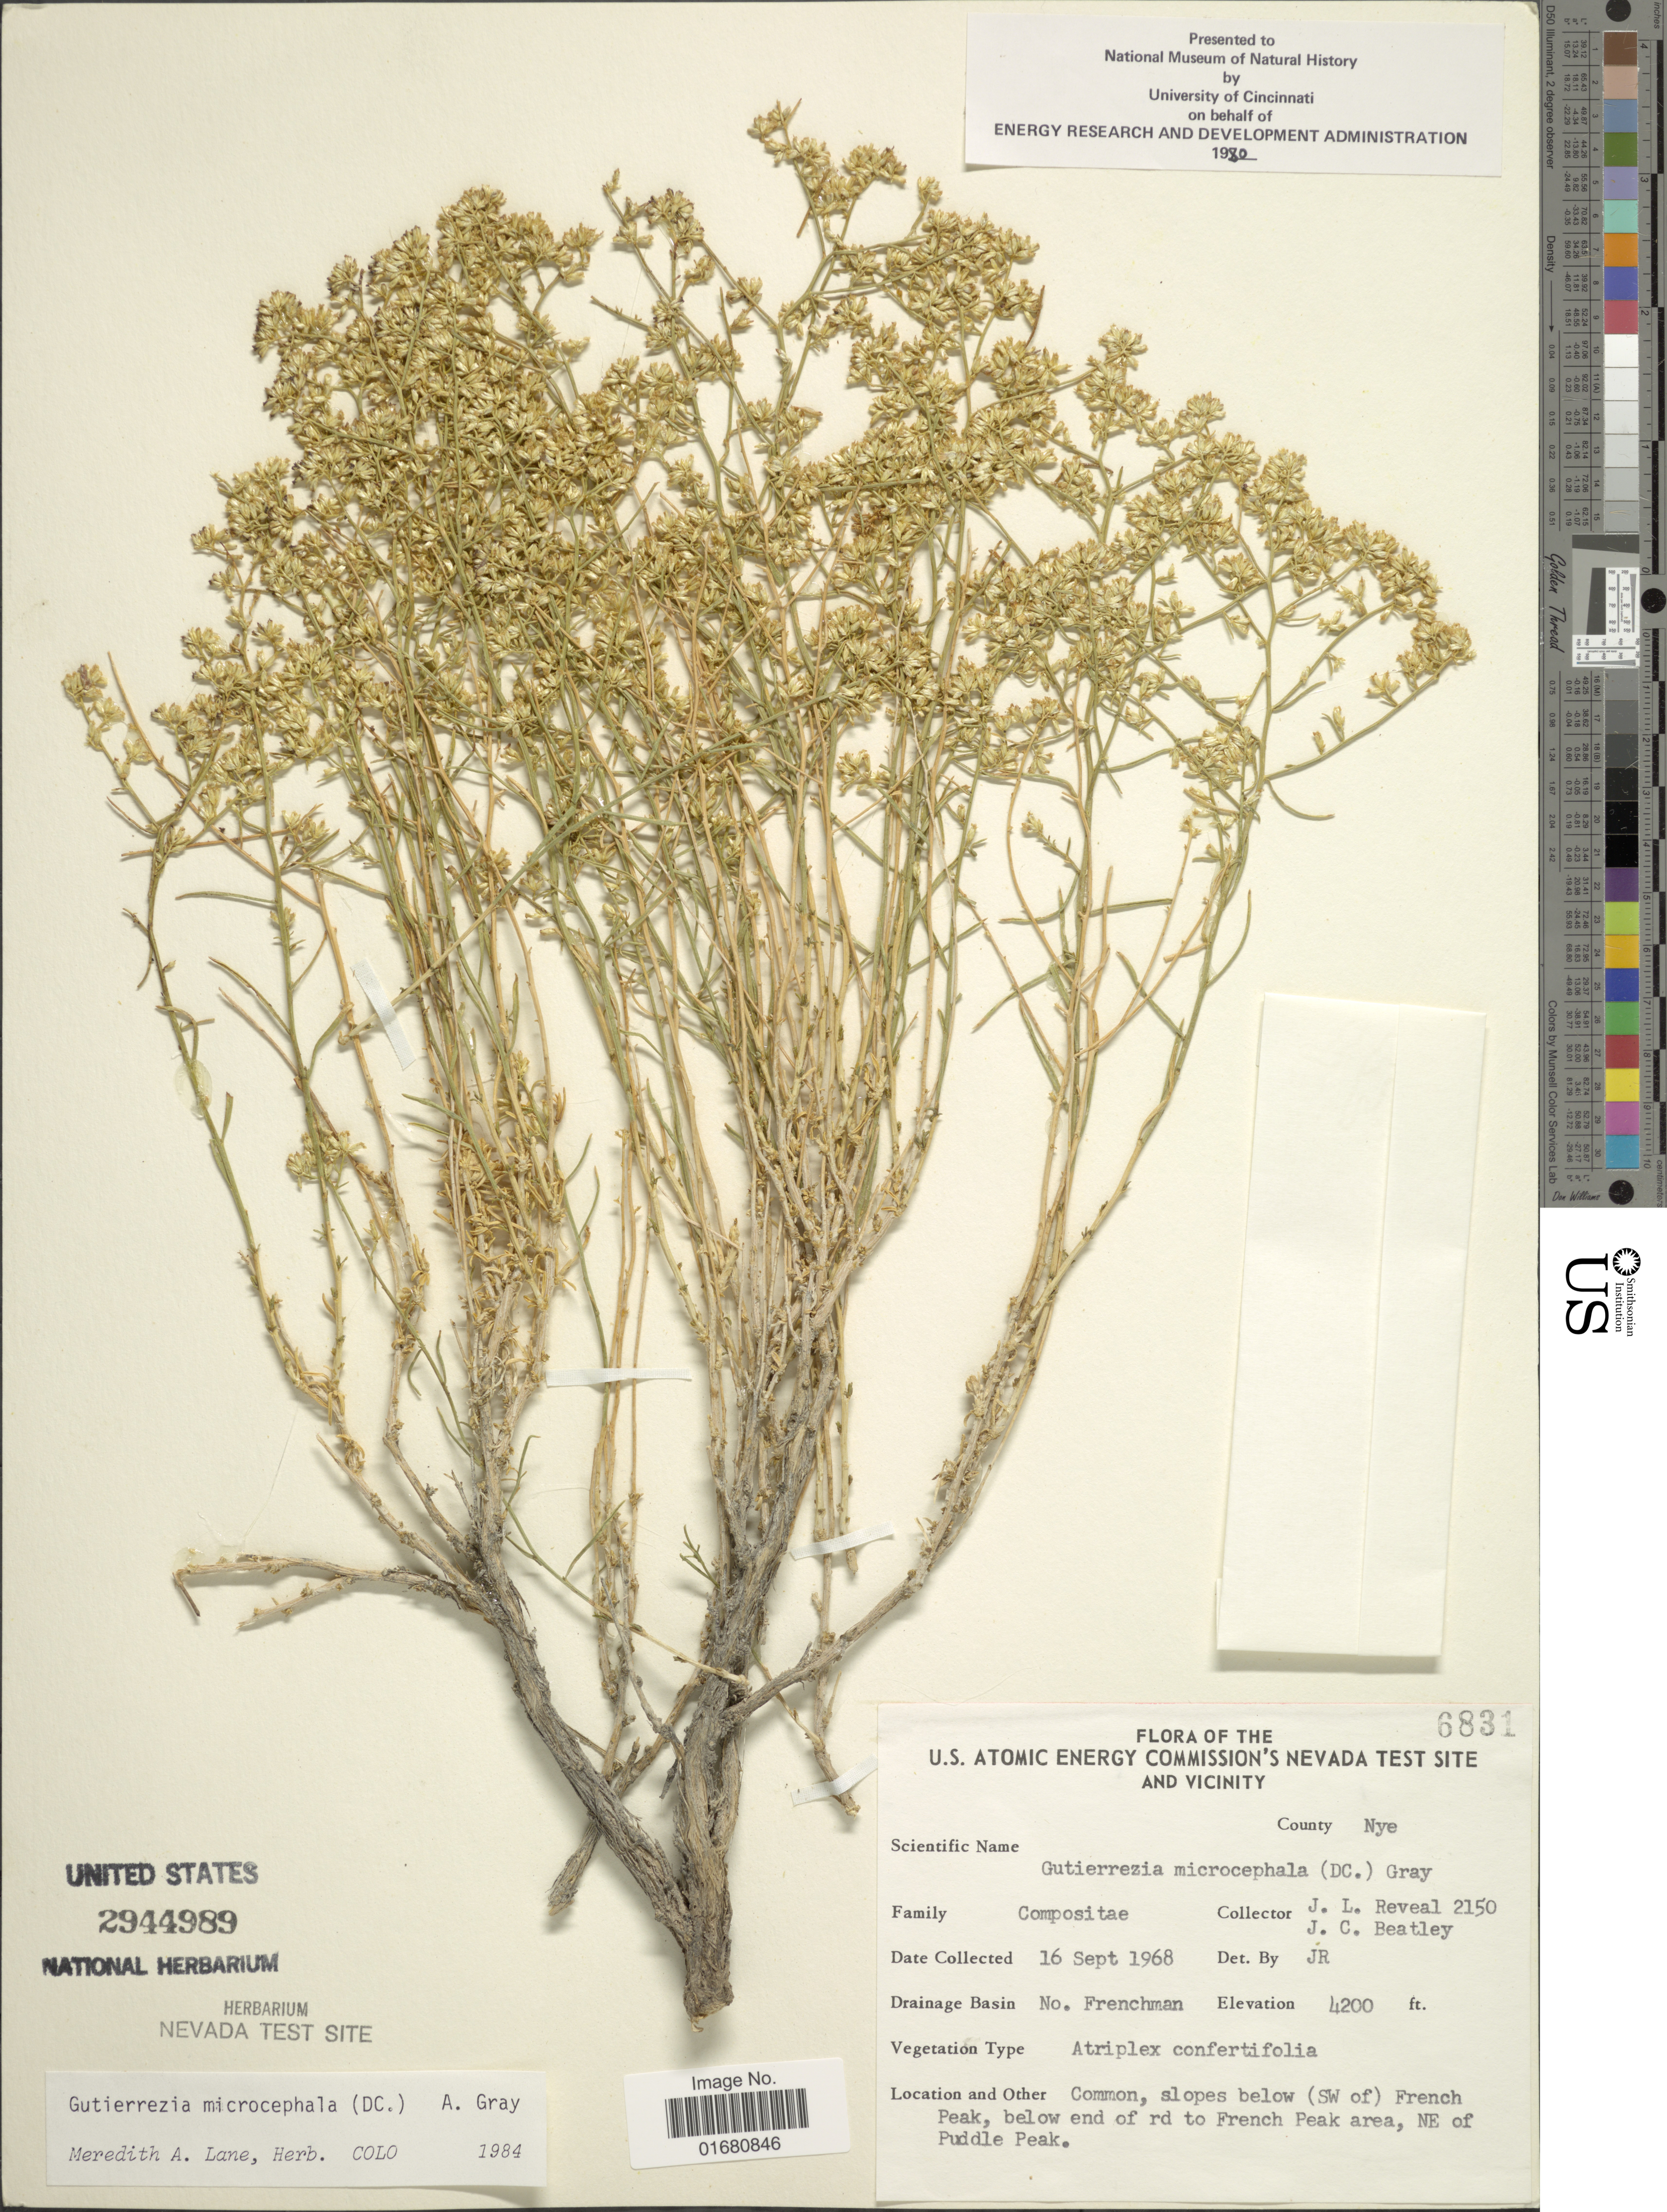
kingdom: Plantae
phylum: Tracheophyta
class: Magnoliopsida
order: Asterales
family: Asteraceae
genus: Gutierrezia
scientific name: Gutierrezia microcephala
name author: (DC.) A. Gray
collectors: J. L. Reveal & J. C. Beatley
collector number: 6831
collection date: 1968-09-16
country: United States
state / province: Nevada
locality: U.S. Atomic Energy Commission's Nevada test site and Vicinity, Drainage Basin: No. Frenchman, Common, slopes below (SW of) French Peak, below end of rd to French Peak area, NE of Puddle Peak, County Nye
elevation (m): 1280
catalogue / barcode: US 2944989